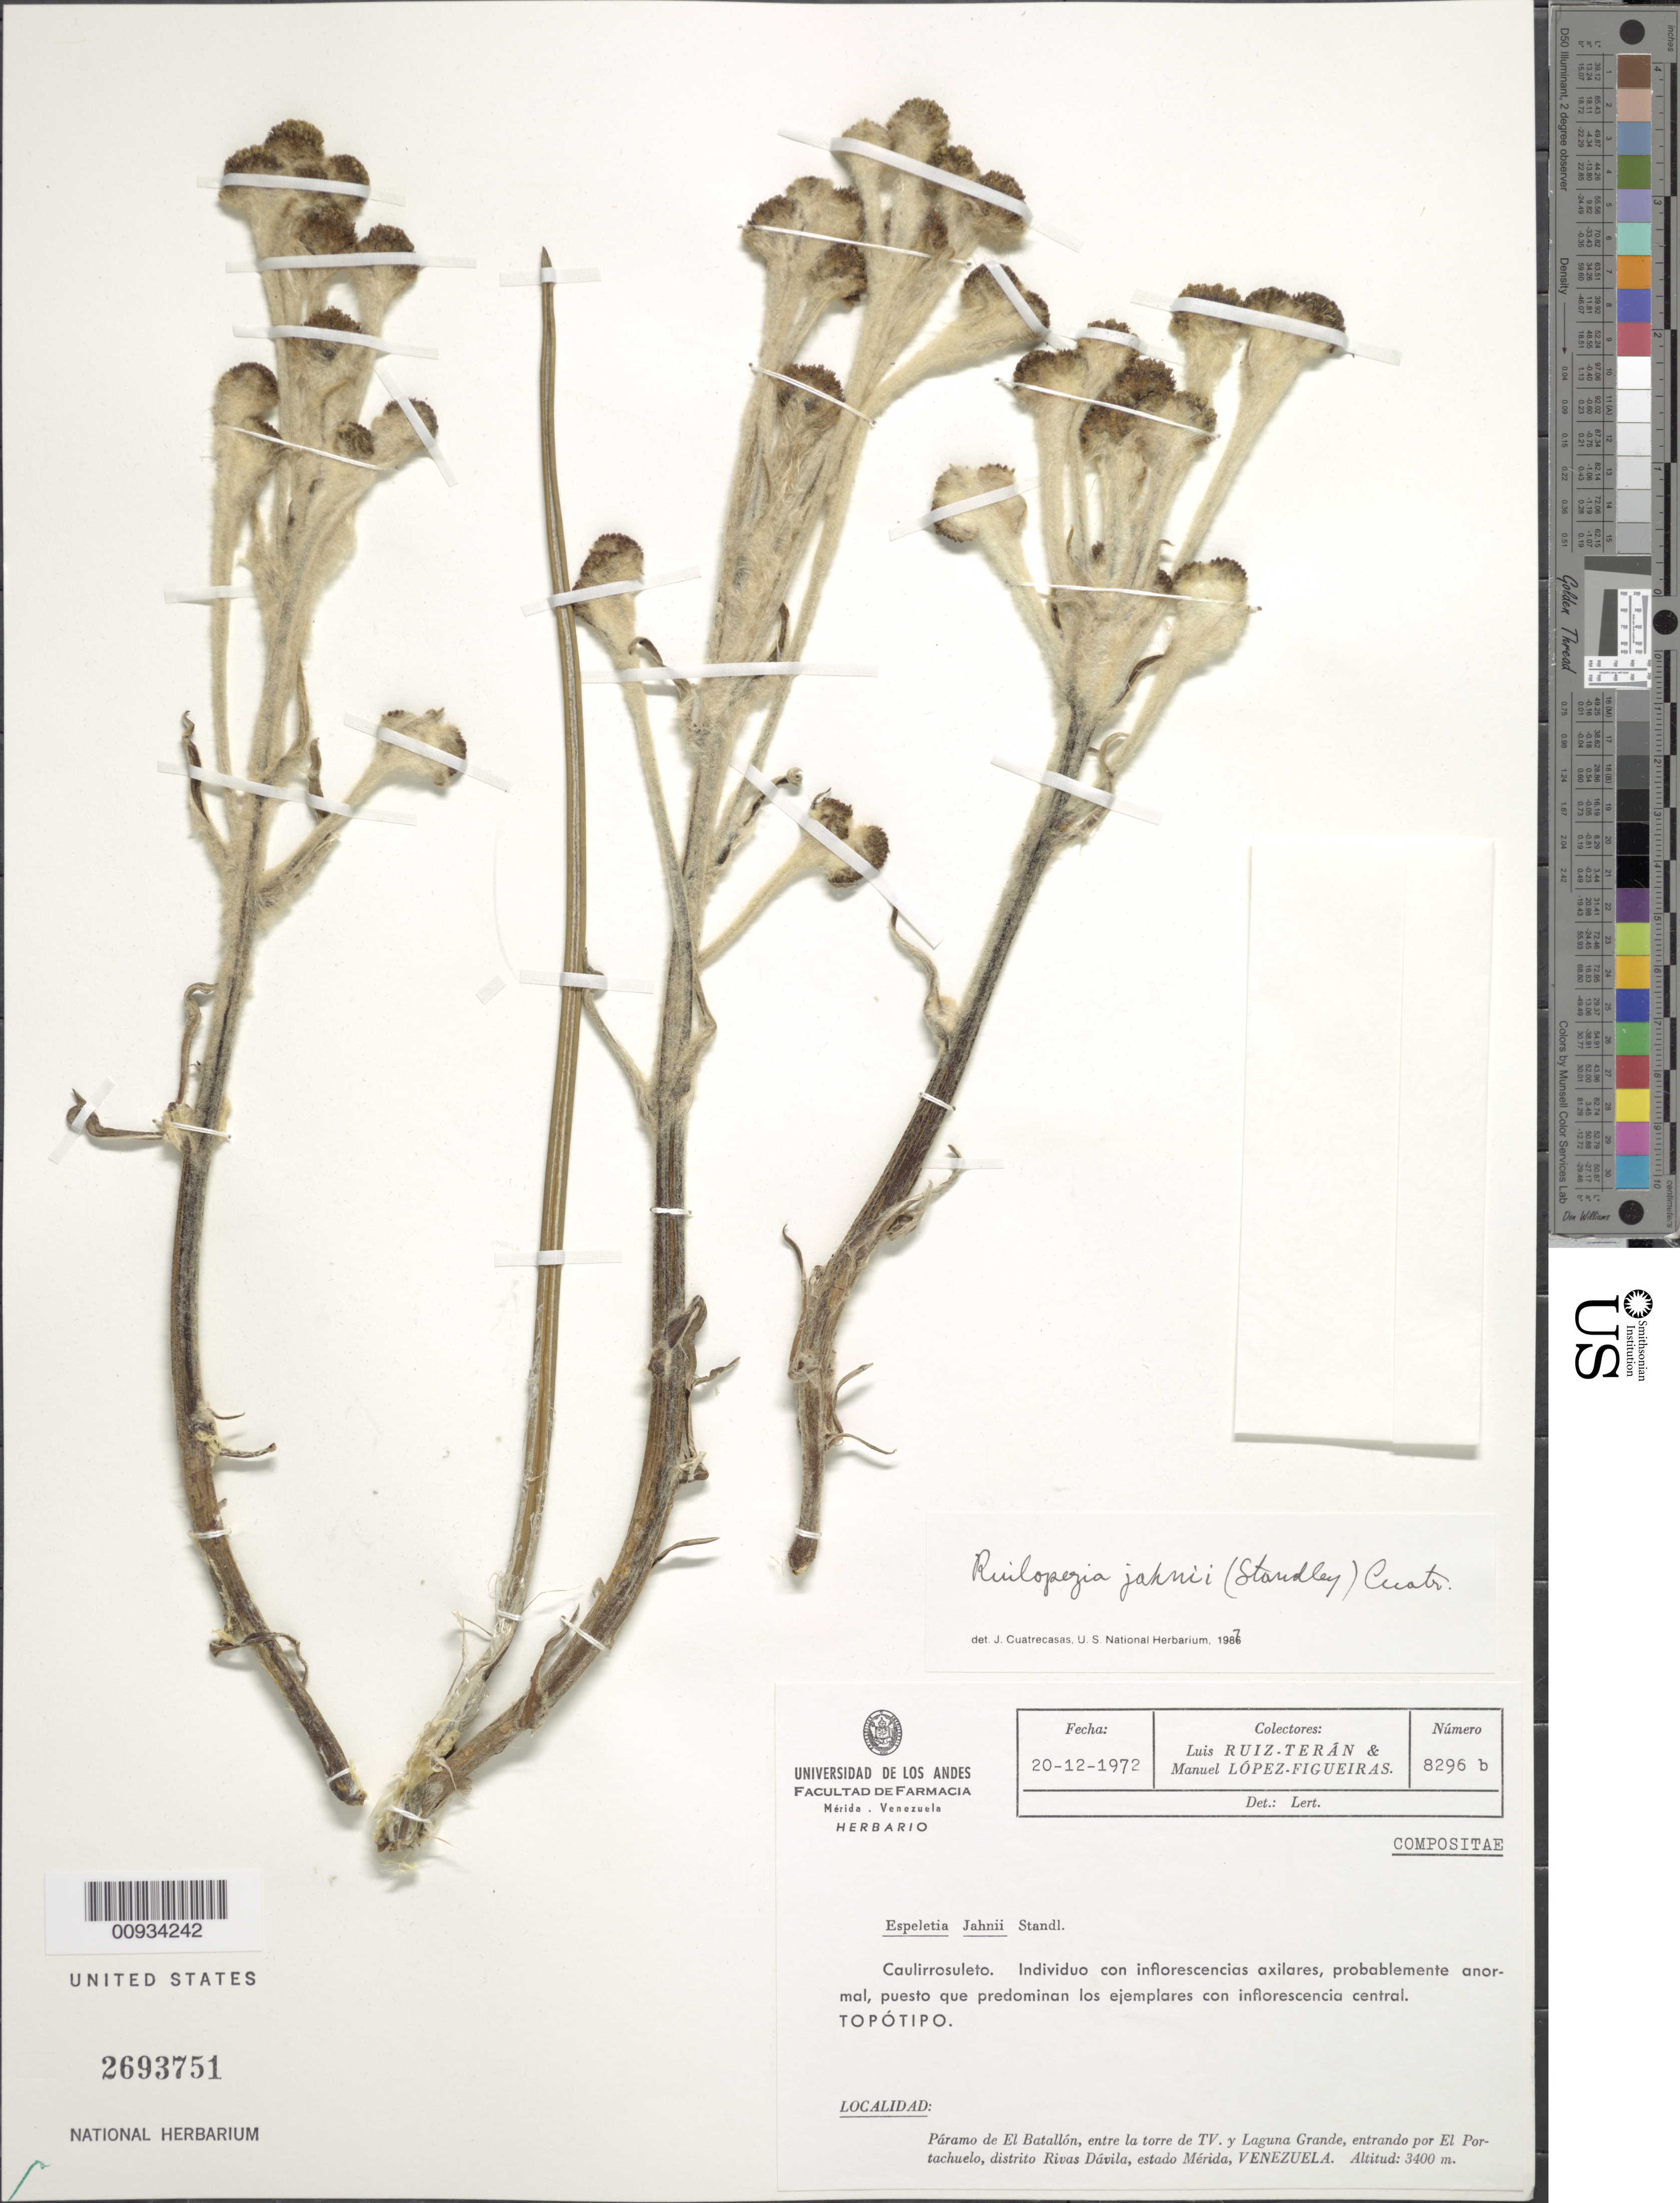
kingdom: Plantae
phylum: Tracheophyta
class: Magnoliopsida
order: Asterales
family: Asteraceae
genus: Ruilopezia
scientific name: Ruilopezia jahnii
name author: (Standl.) Cuatrec.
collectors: L. E. Ruíz-Terán, M. López Figueiras, J. J. Wurdack & M. L. Wurdack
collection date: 1972-12-20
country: Venezuela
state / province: Mérida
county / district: Rivas Dávila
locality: Páramo de El Batallón. Páramo de El Batallón, entre la torre de TV. y Laguna Grande, entramdo por El Portachuelo.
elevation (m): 3400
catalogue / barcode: US 2693751